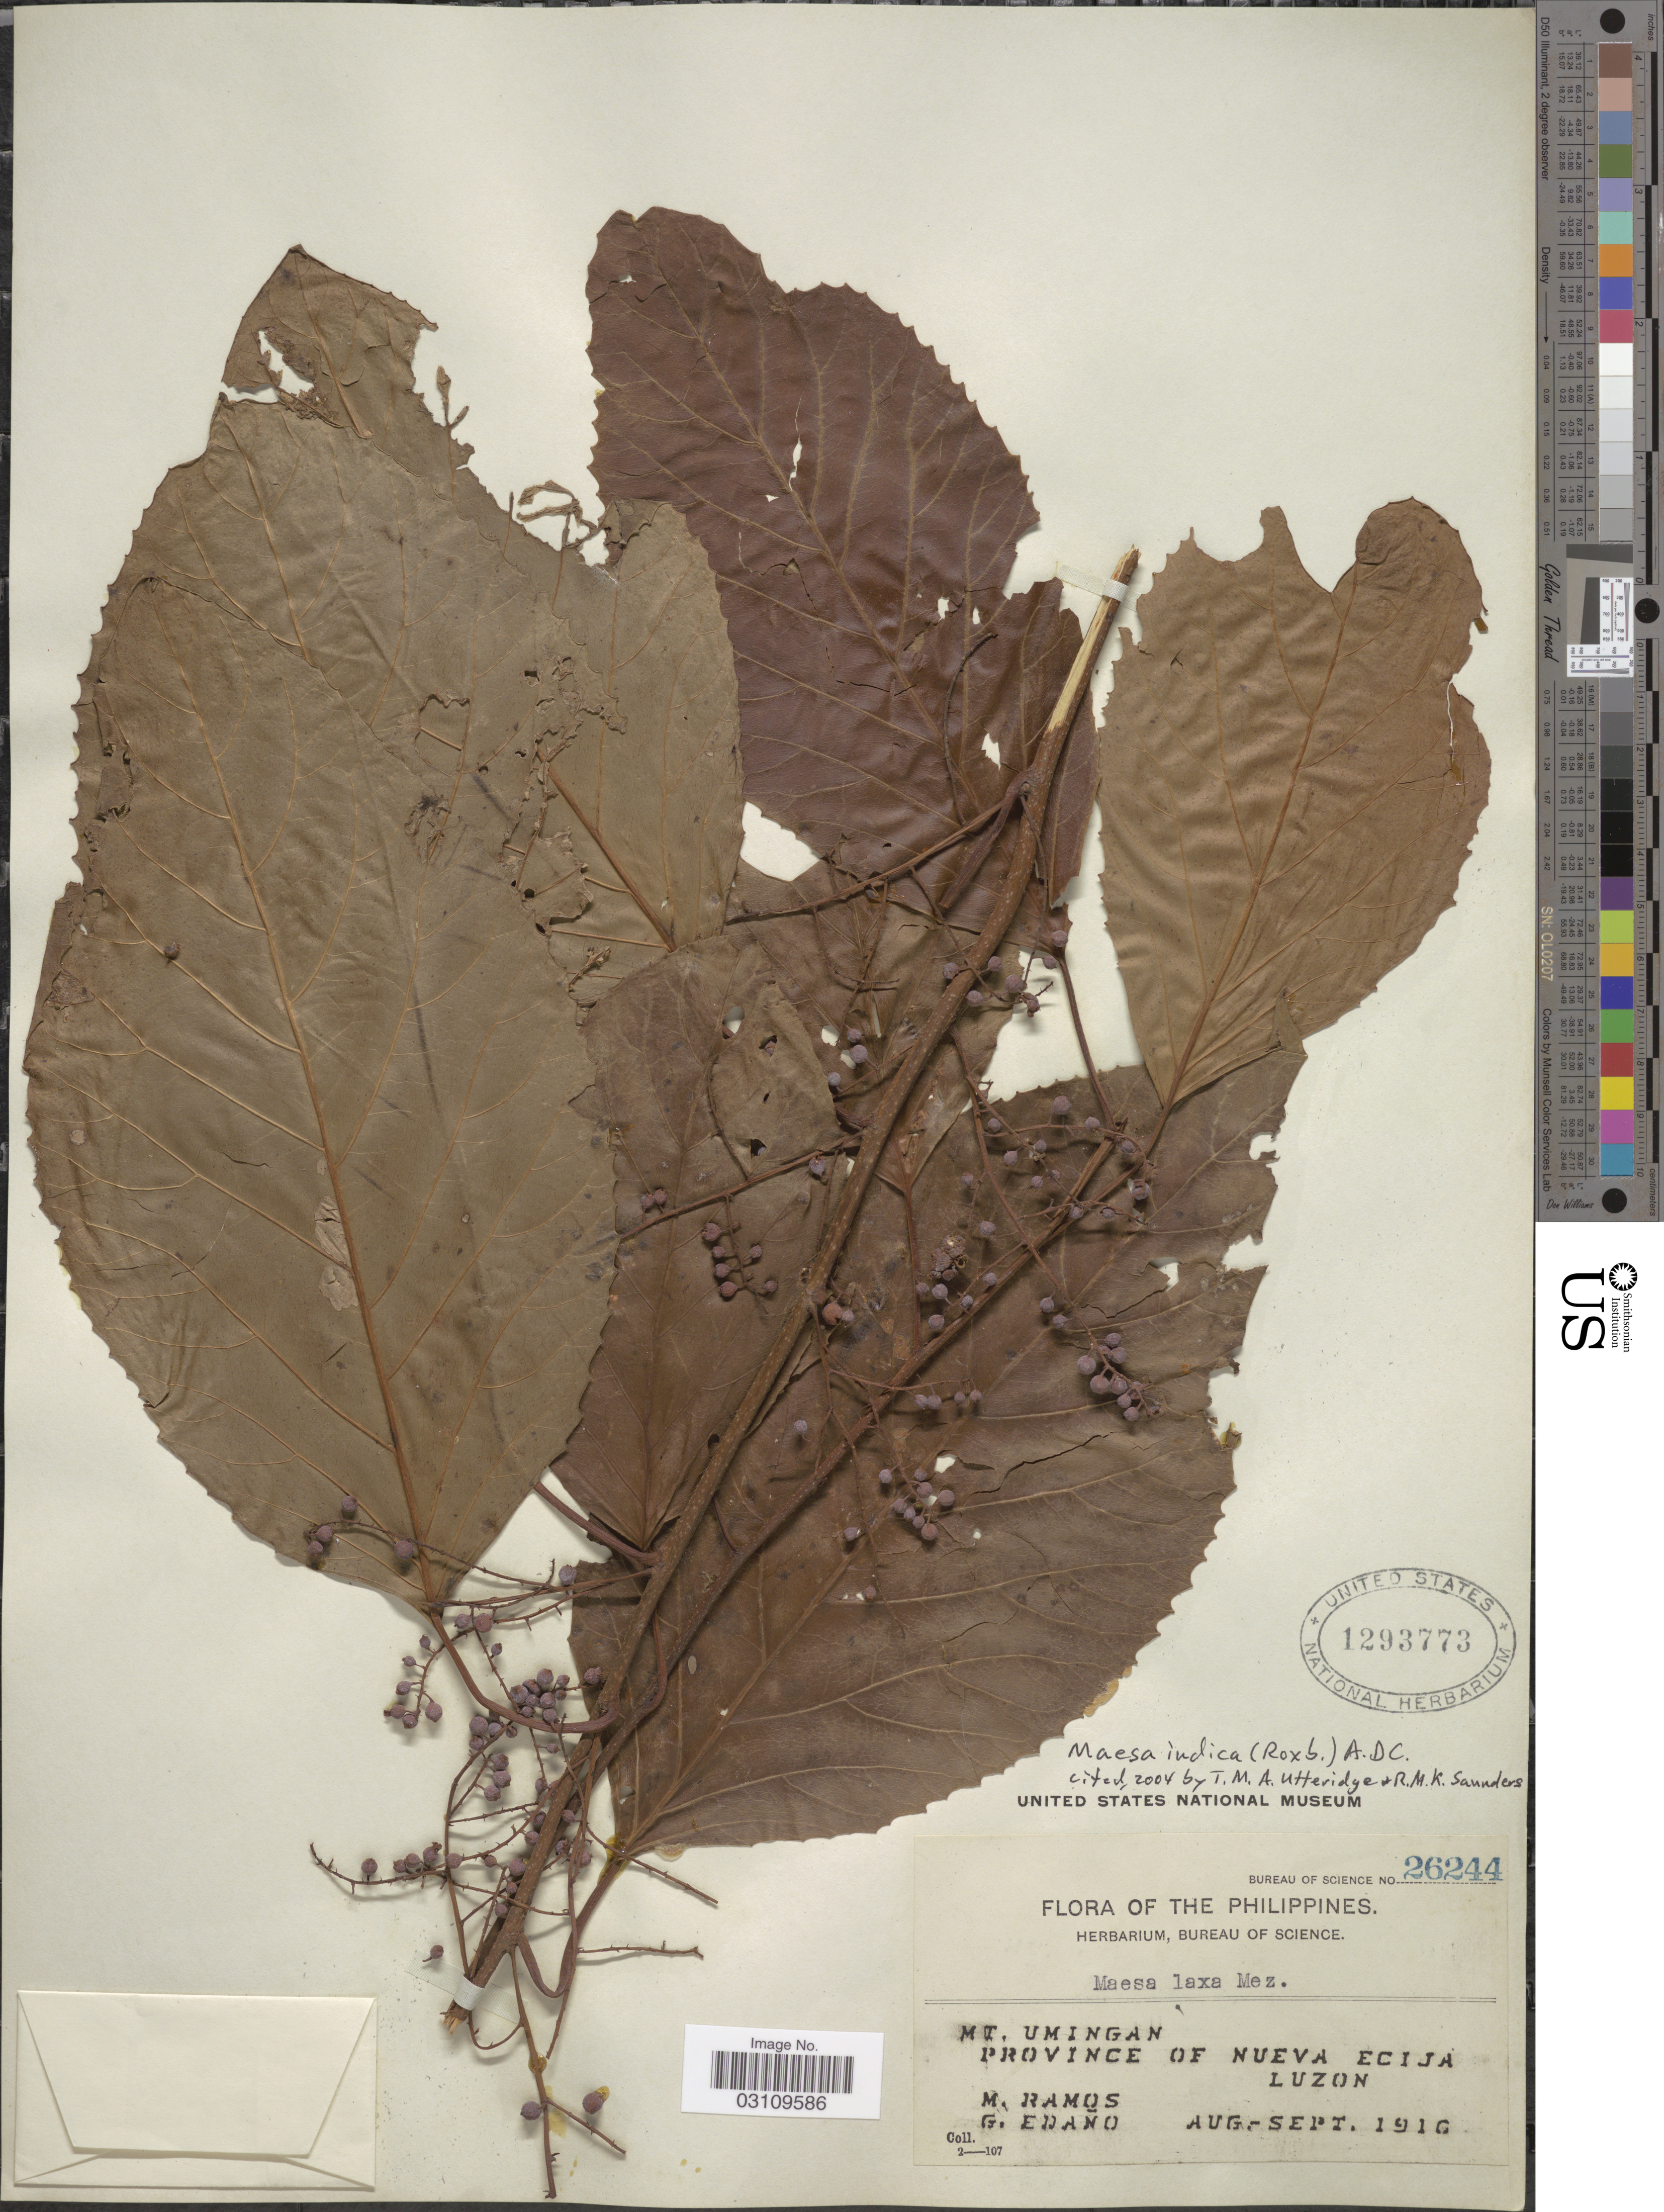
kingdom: Plantae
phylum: Tracheophyta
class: Magnoliopsida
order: Ericales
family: Primulaceae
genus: Maesa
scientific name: Maesa indica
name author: (Roxb.) A. DC.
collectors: M. Ramos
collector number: Bureau of Science 26244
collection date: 1916-08/1916-09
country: Philippines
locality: Mt. Umingan, Province of Nueva Ecija, Luzon.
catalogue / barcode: US 1293773